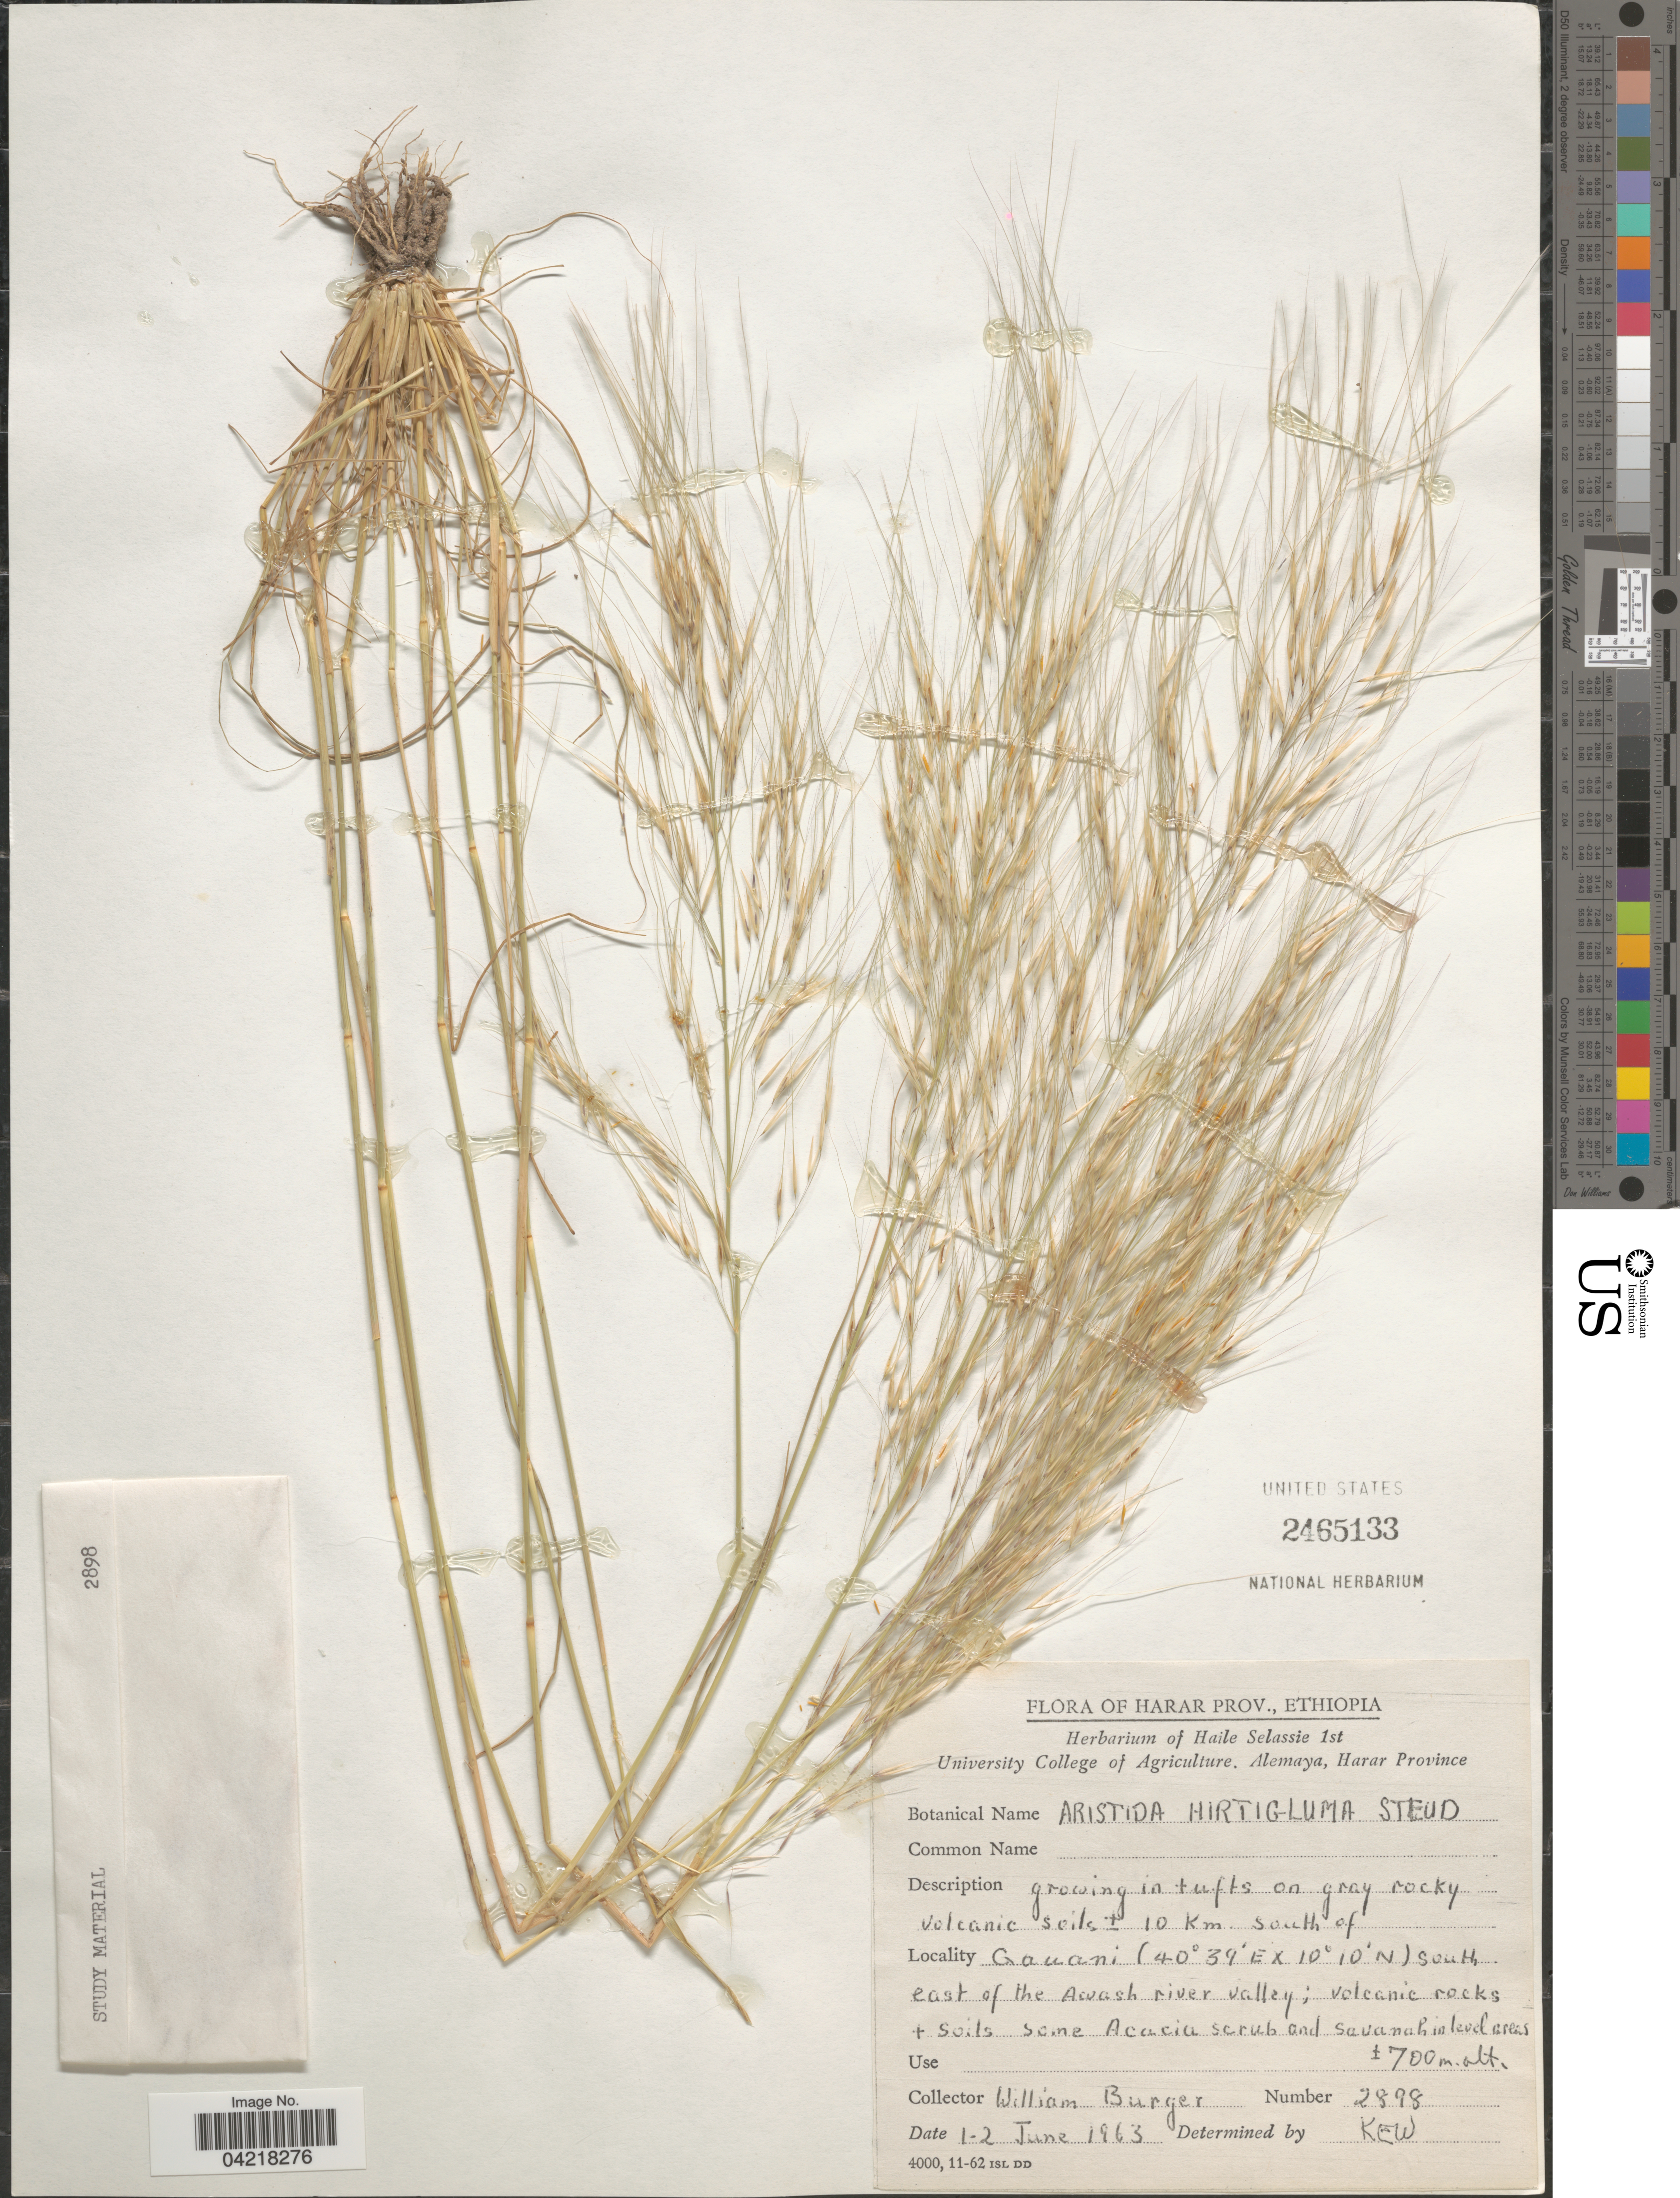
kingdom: Plantae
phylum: Tracheophyta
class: Liliopsida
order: Poales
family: Poaceae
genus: Stipagrostis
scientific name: Stipagrostis hirtigluma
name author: (Steud. ex Trin. & Rupr.) De Winter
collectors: W. Burger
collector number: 2898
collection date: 1963-06-01/1963-06-02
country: Ethiopia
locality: Harar Prov., Ethiopia. Gauani south east of Awash river valley.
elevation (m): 700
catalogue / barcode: US 2465133